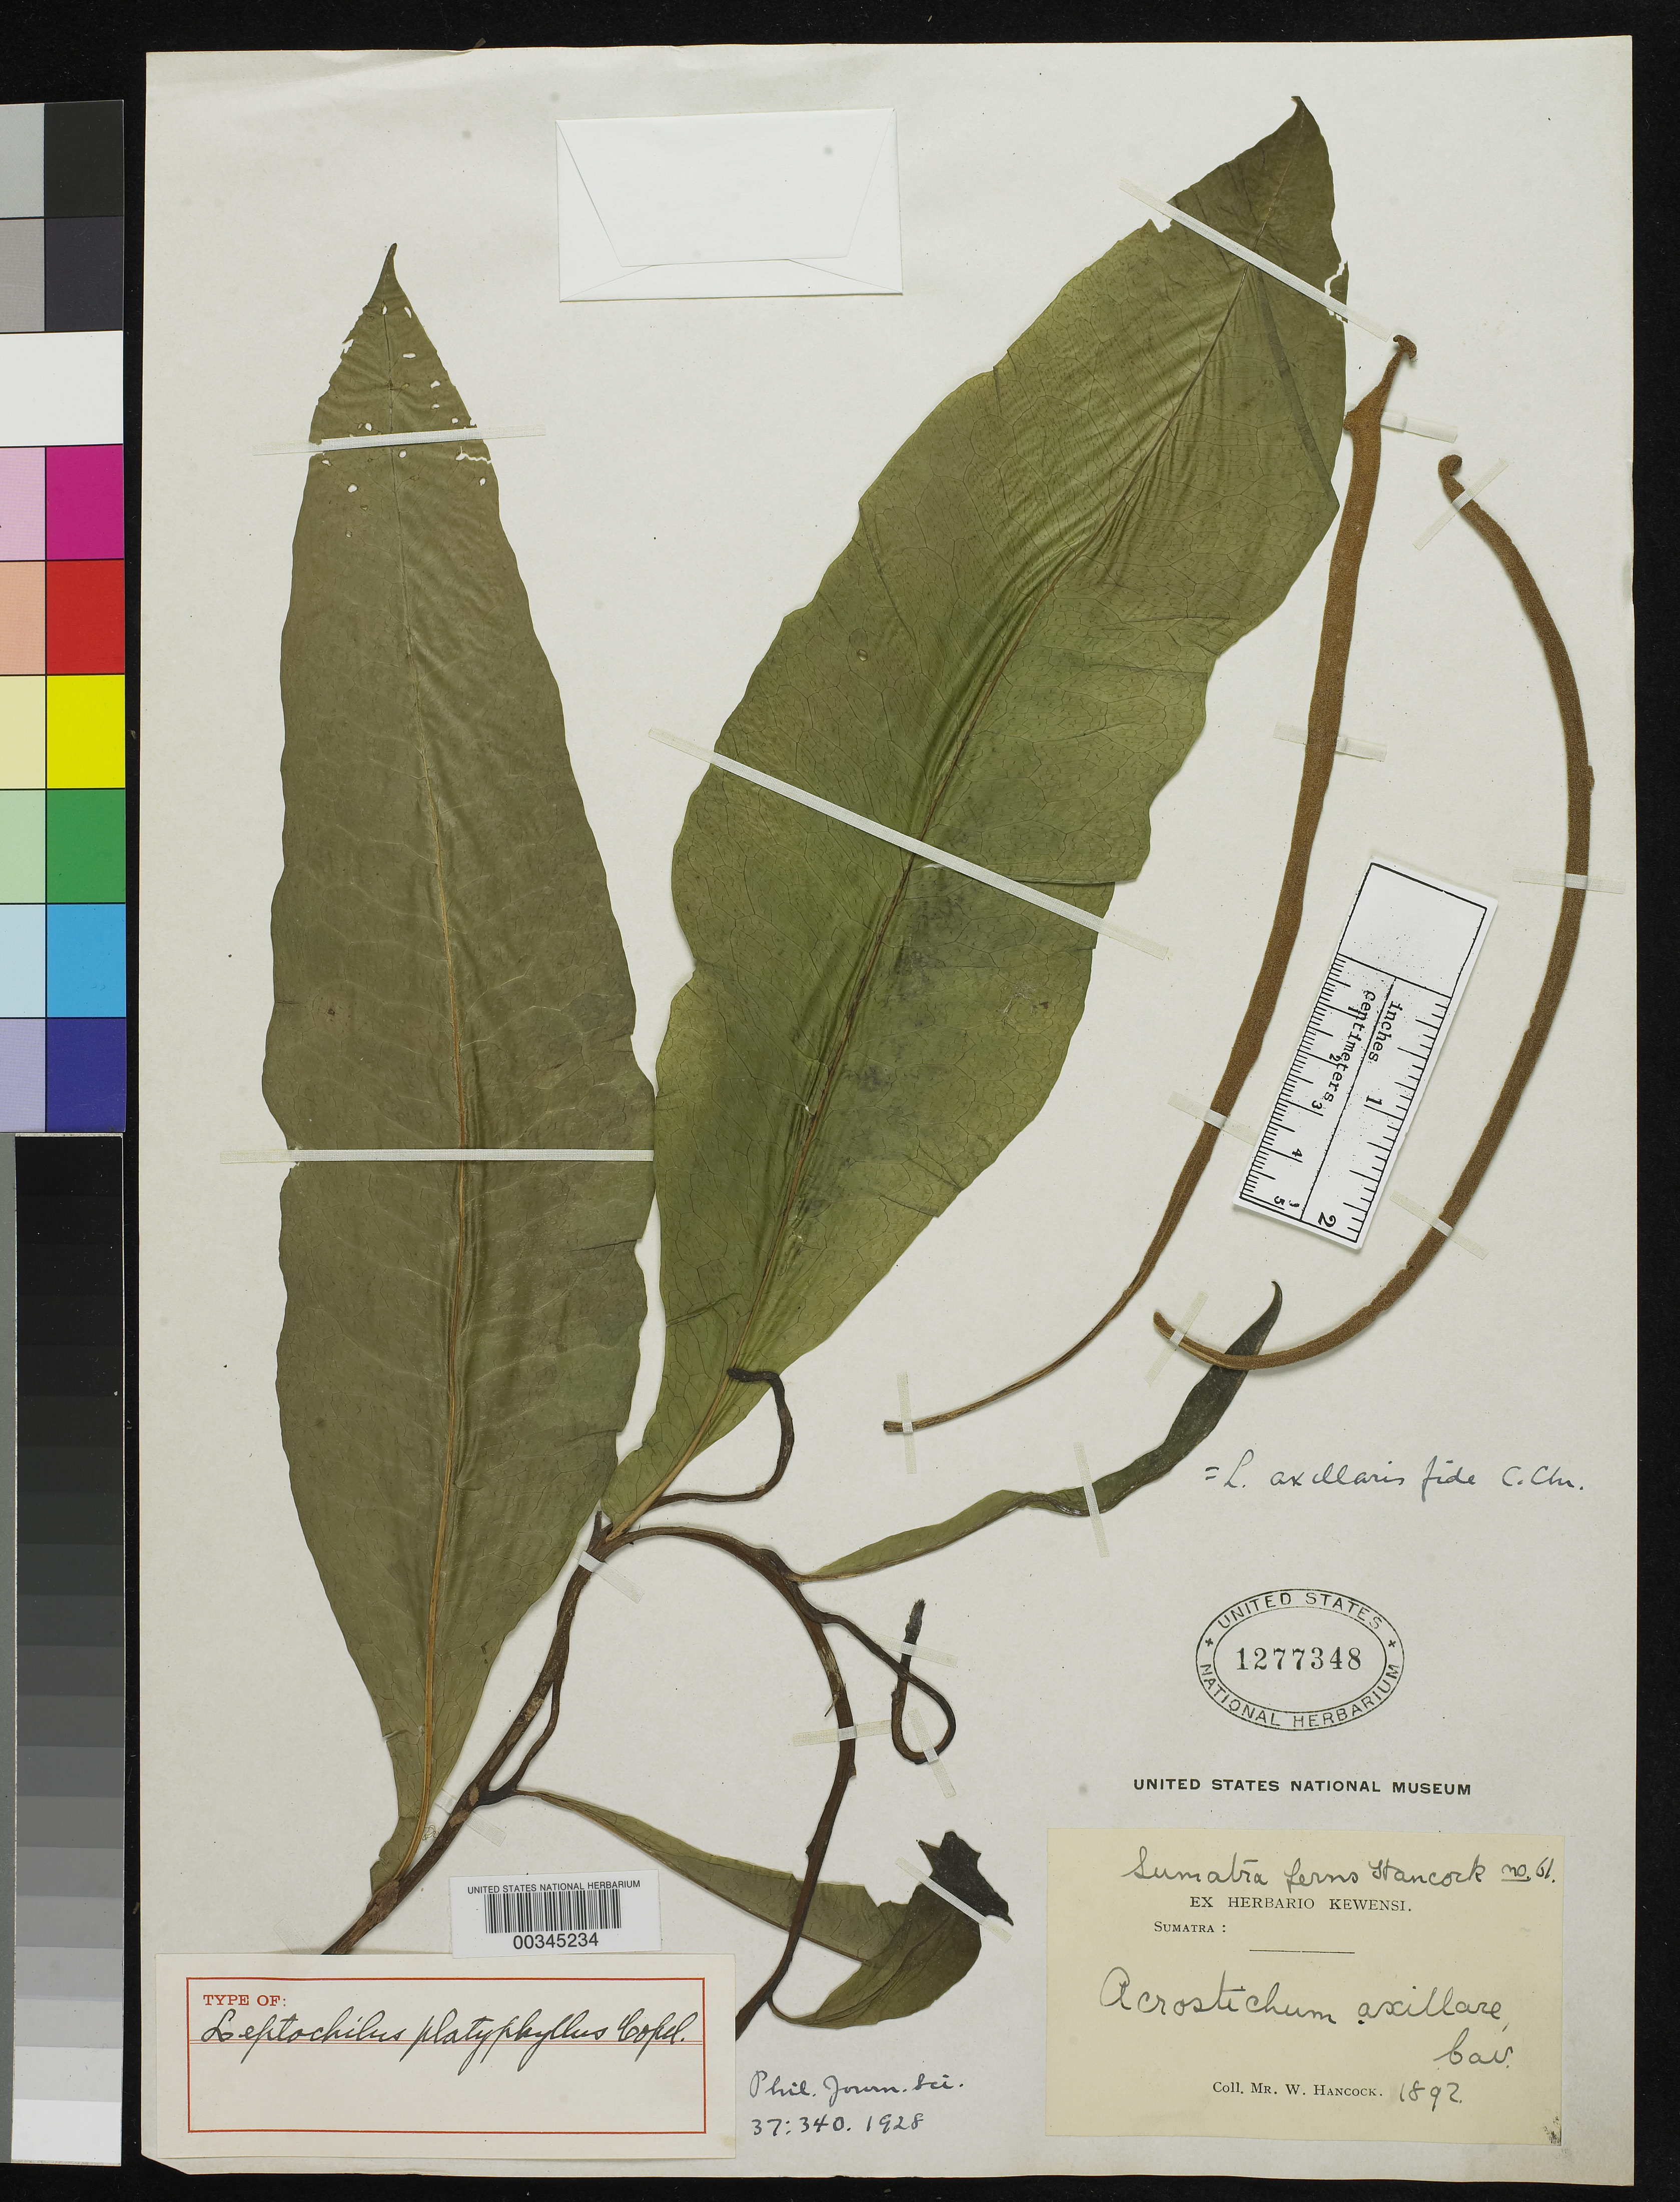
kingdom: Plantae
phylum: Tracheophyta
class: Polypodiopsida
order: Polypodiales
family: Polypodiaceae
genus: Leptochilus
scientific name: Leptochilus platyphyllus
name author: Copel.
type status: Holotype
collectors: W. Hancock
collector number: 61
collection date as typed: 1892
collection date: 1892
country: Indonesia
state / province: Sumatra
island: Sumatra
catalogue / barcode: US 1277348